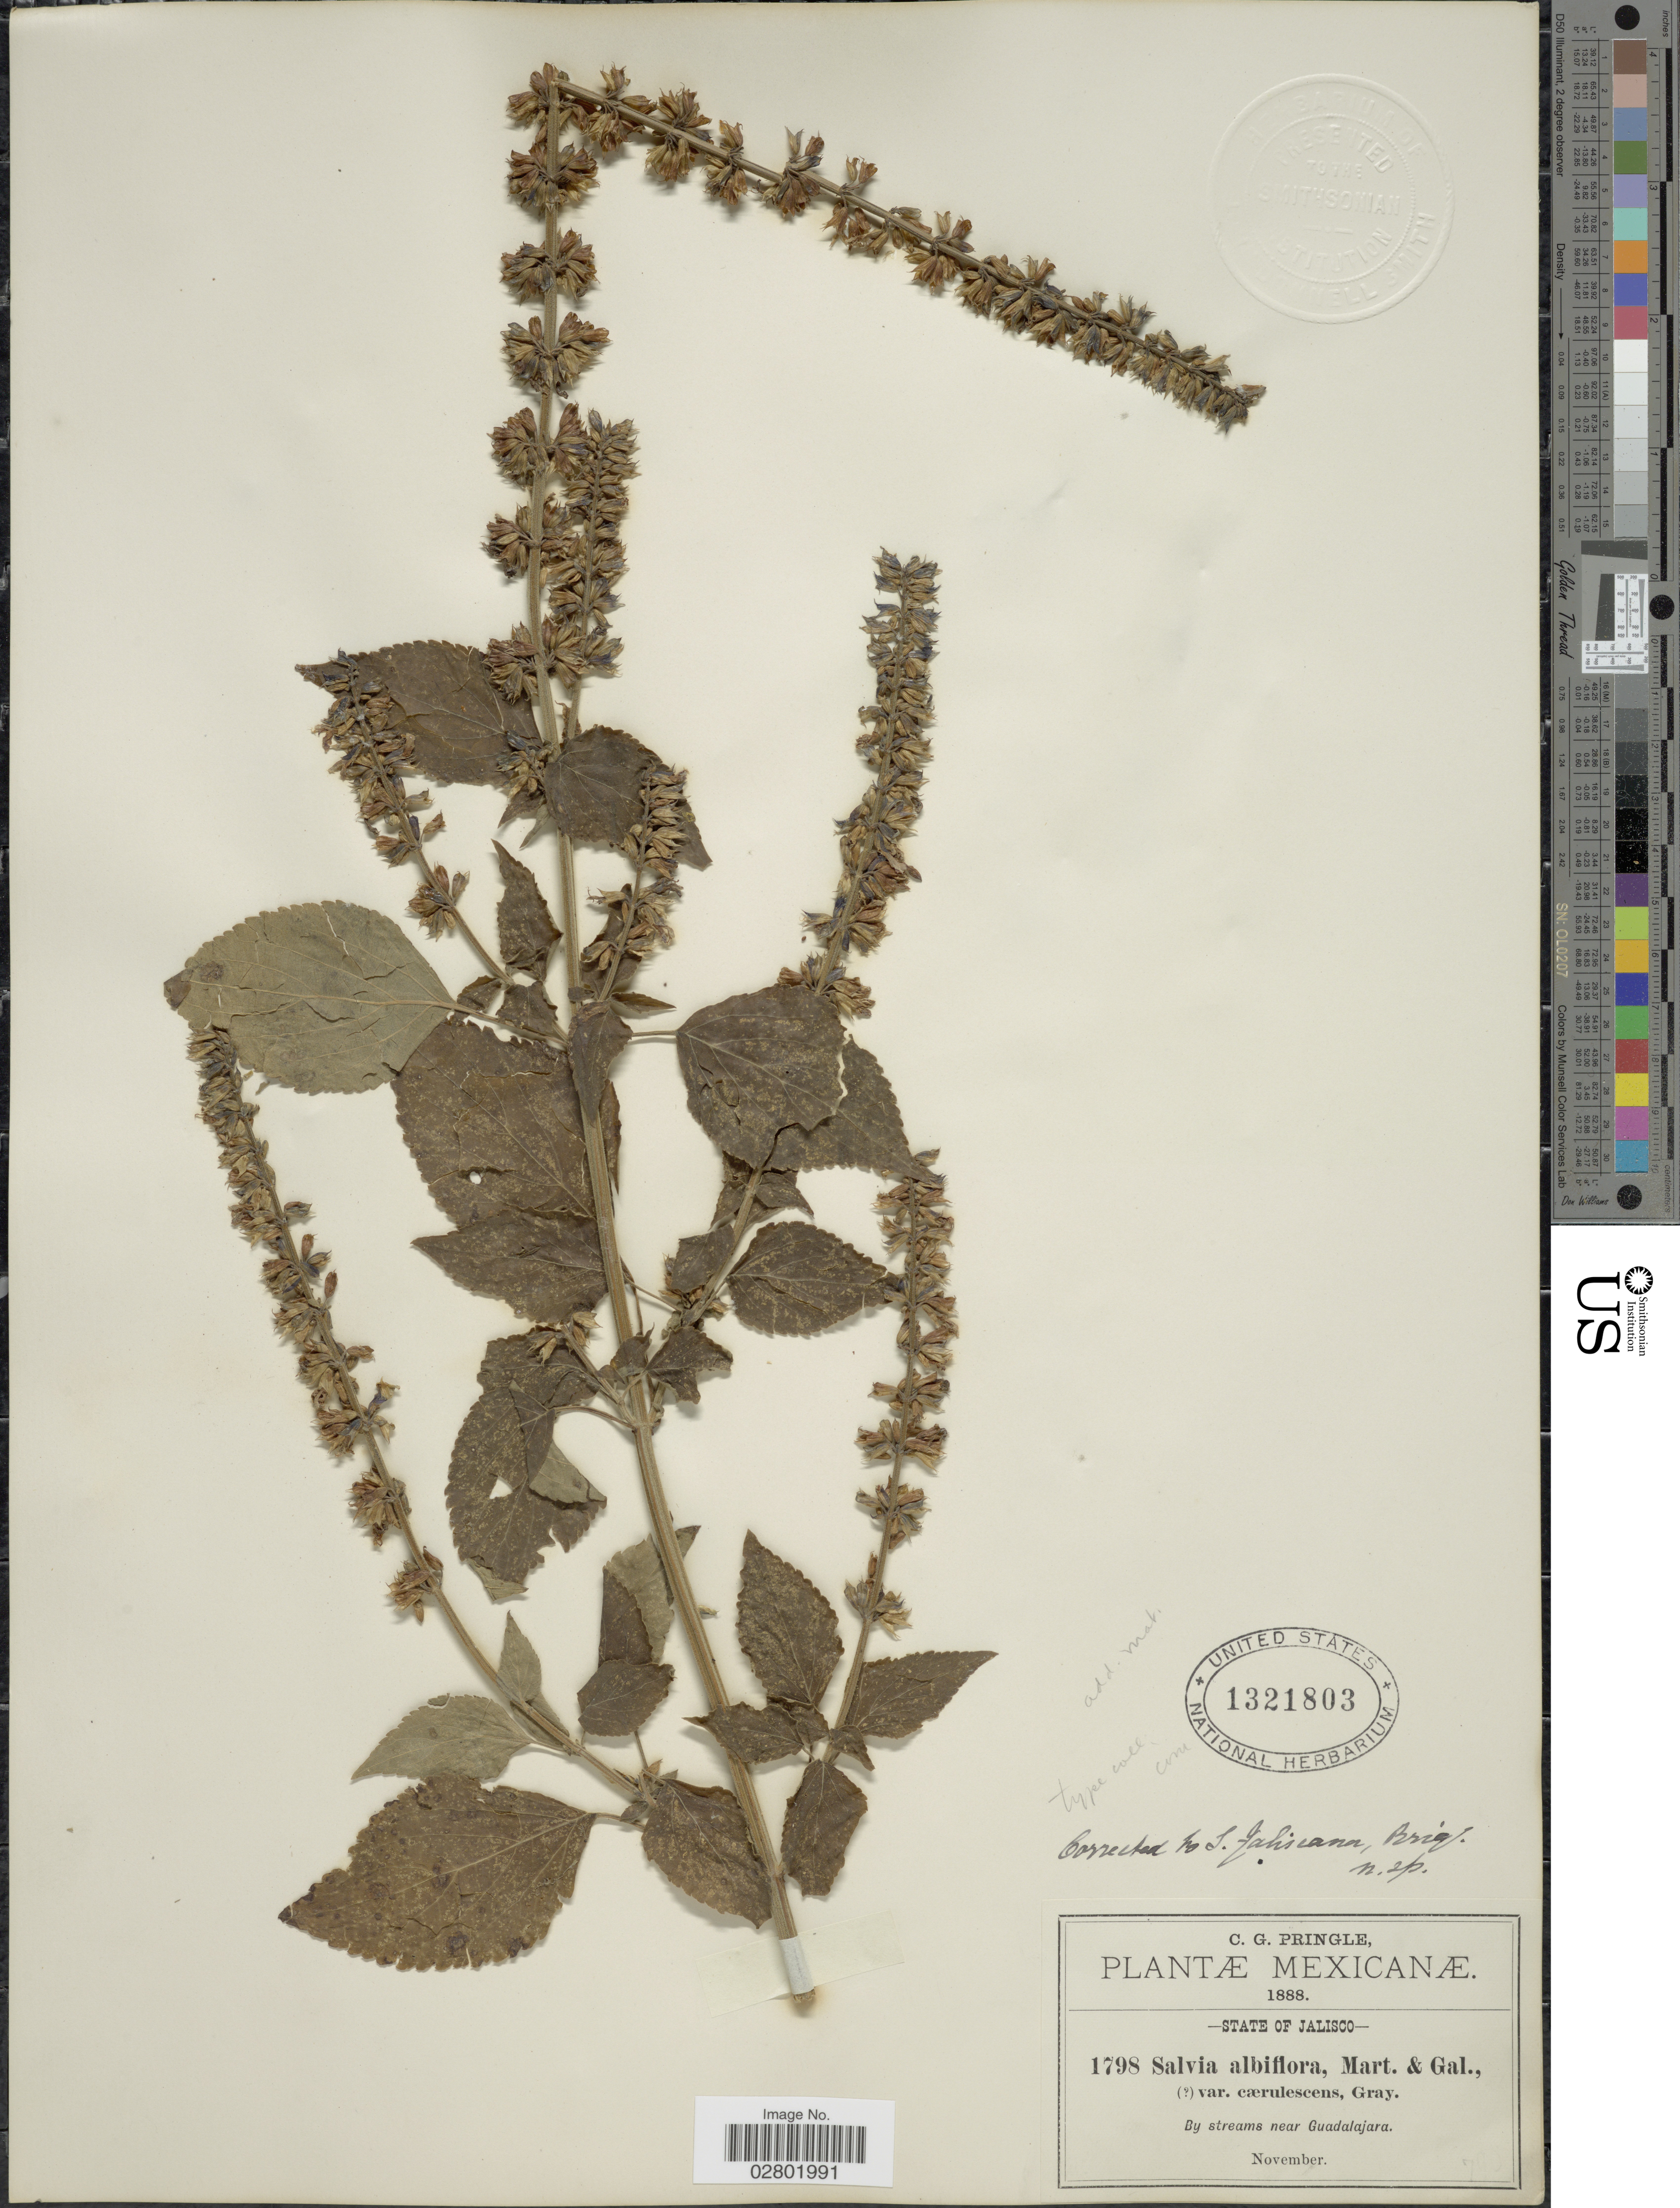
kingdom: Plantae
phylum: Tracheophyta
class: Magnoliopsida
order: Lamiales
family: Lamiaceae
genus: Salvia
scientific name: Salvia longispicata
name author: M. Martens & Galeotti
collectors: C. G. Pringle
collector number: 1798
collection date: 1888-11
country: Mexico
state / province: Jalisco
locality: By streams near Guadalajara.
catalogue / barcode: US 1321803